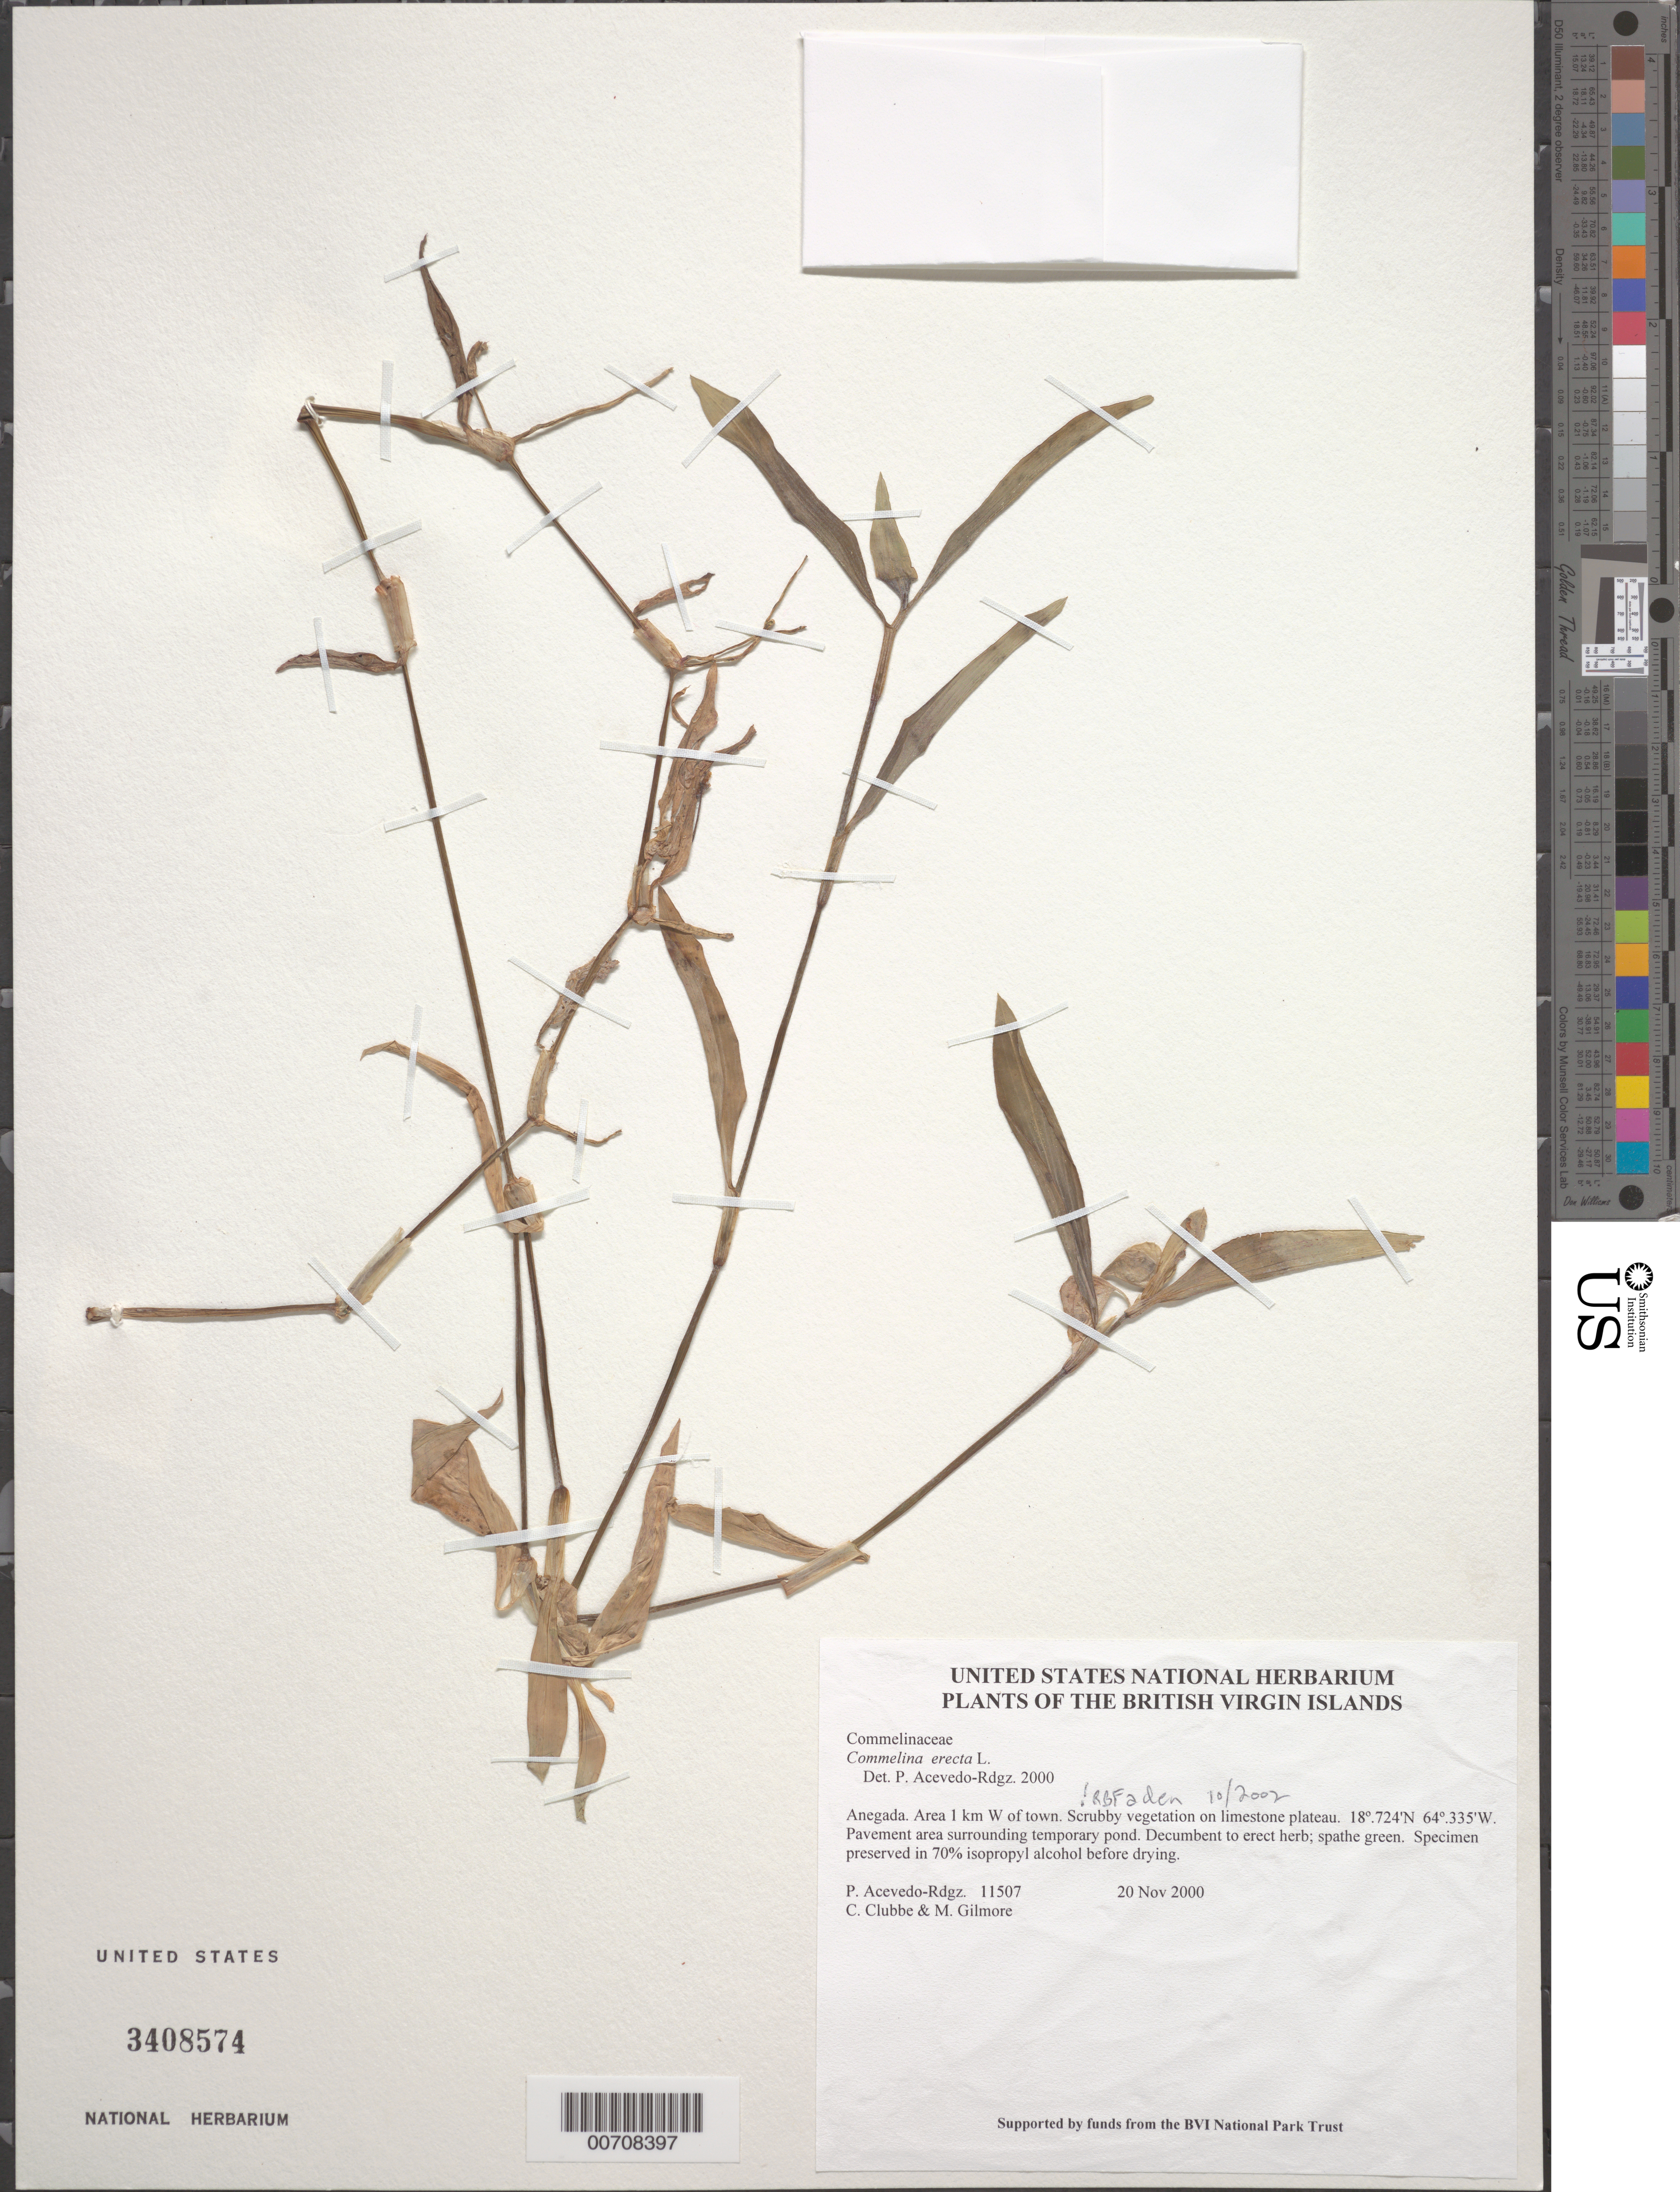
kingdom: Plantae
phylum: Tracheophyta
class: Liliopsida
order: Commelinales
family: Commelinaceae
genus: Commelina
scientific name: Commelina erecta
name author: L.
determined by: Acevedo-Rodríguez, P., (BOT), Smithsonian Institution - National Museum of Natural History (UNITED STATES)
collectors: P. Acevedo-Rodr., C. Clubbe & M. Gilmore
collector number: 11507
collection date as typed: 20 Nov 2000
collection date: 2000-11-20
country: British Virgin Islands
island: Anegada I.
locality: Area 1 km W of town. Scrubby vegetation on limestone plateau.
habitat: Pavement area surrounding temporary pond.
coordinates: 18 .724 N, 64 .335 W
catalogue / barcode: US 3408574